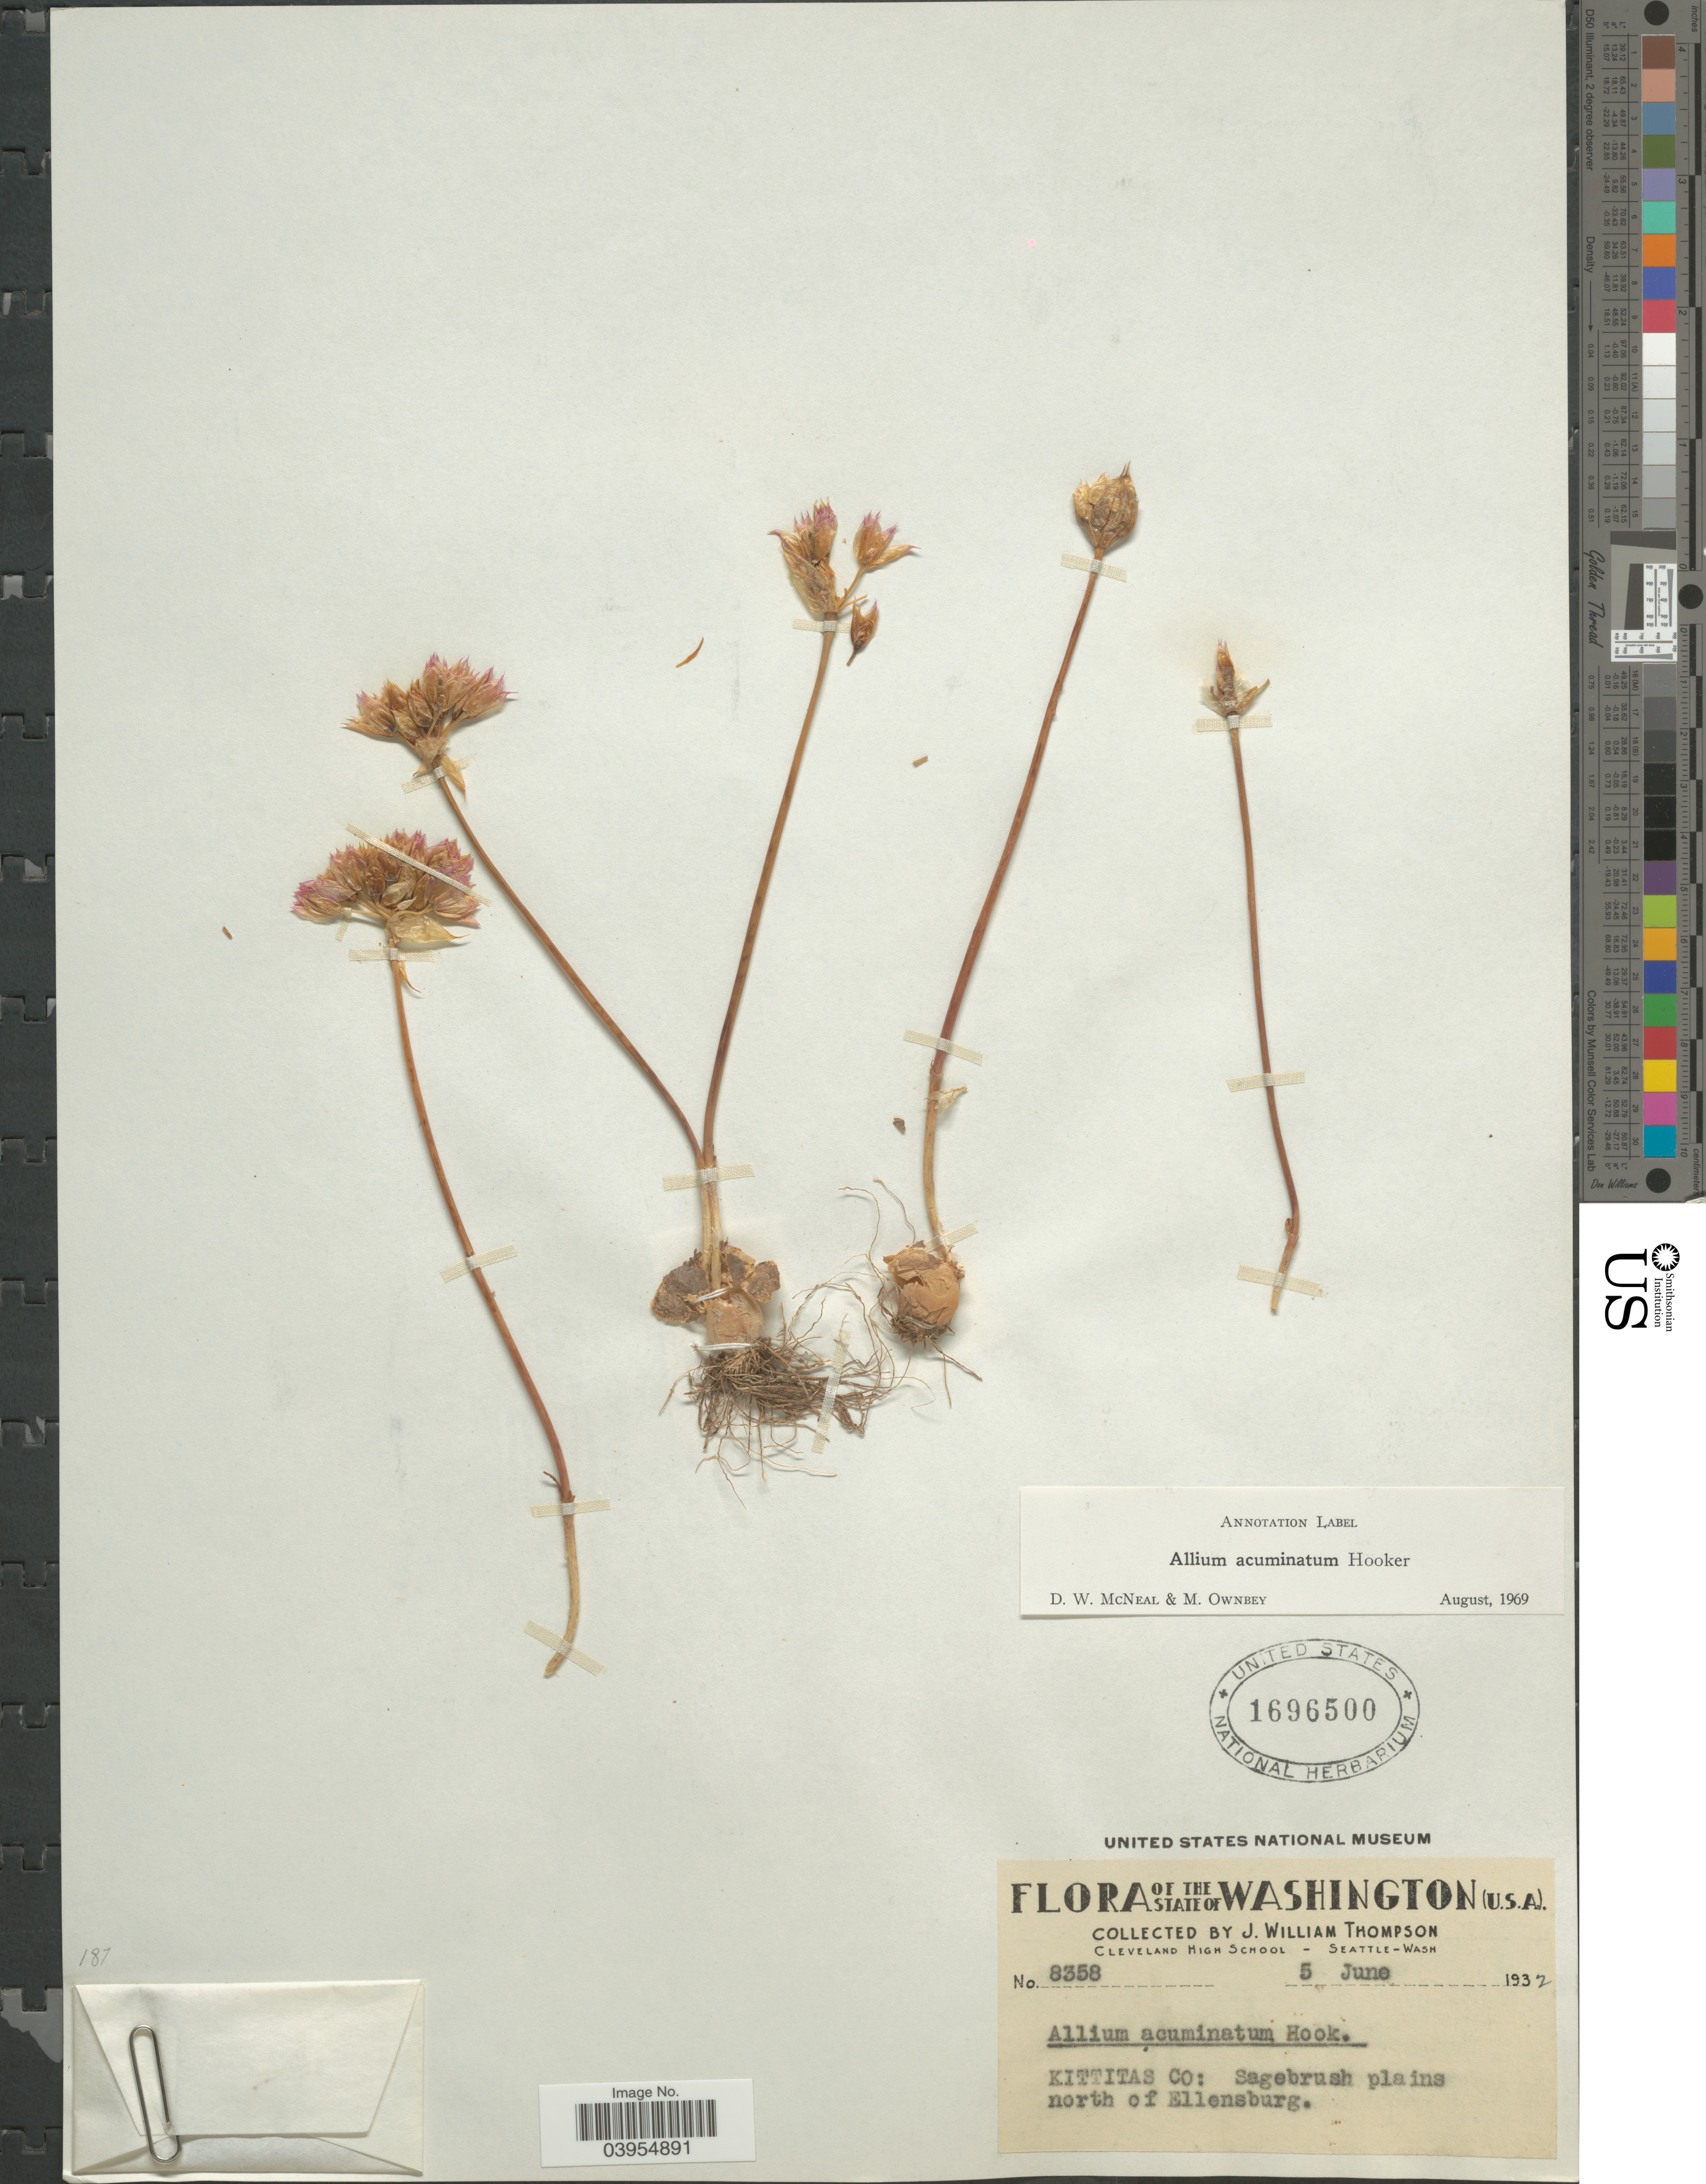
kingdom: Plantae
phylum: Tracheophyta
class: Liliopsida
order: Asparagales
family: Amaryllidaceae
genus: Allium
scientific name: Allium acuminatum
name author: Hook.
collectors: J. W. Thompson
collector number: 8358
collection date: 1932-06-05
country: United States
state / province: Washington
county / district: Kittitas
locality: Kittitas Co: Sagebrush plains north of Ellensburg.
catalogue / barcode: US 1696500